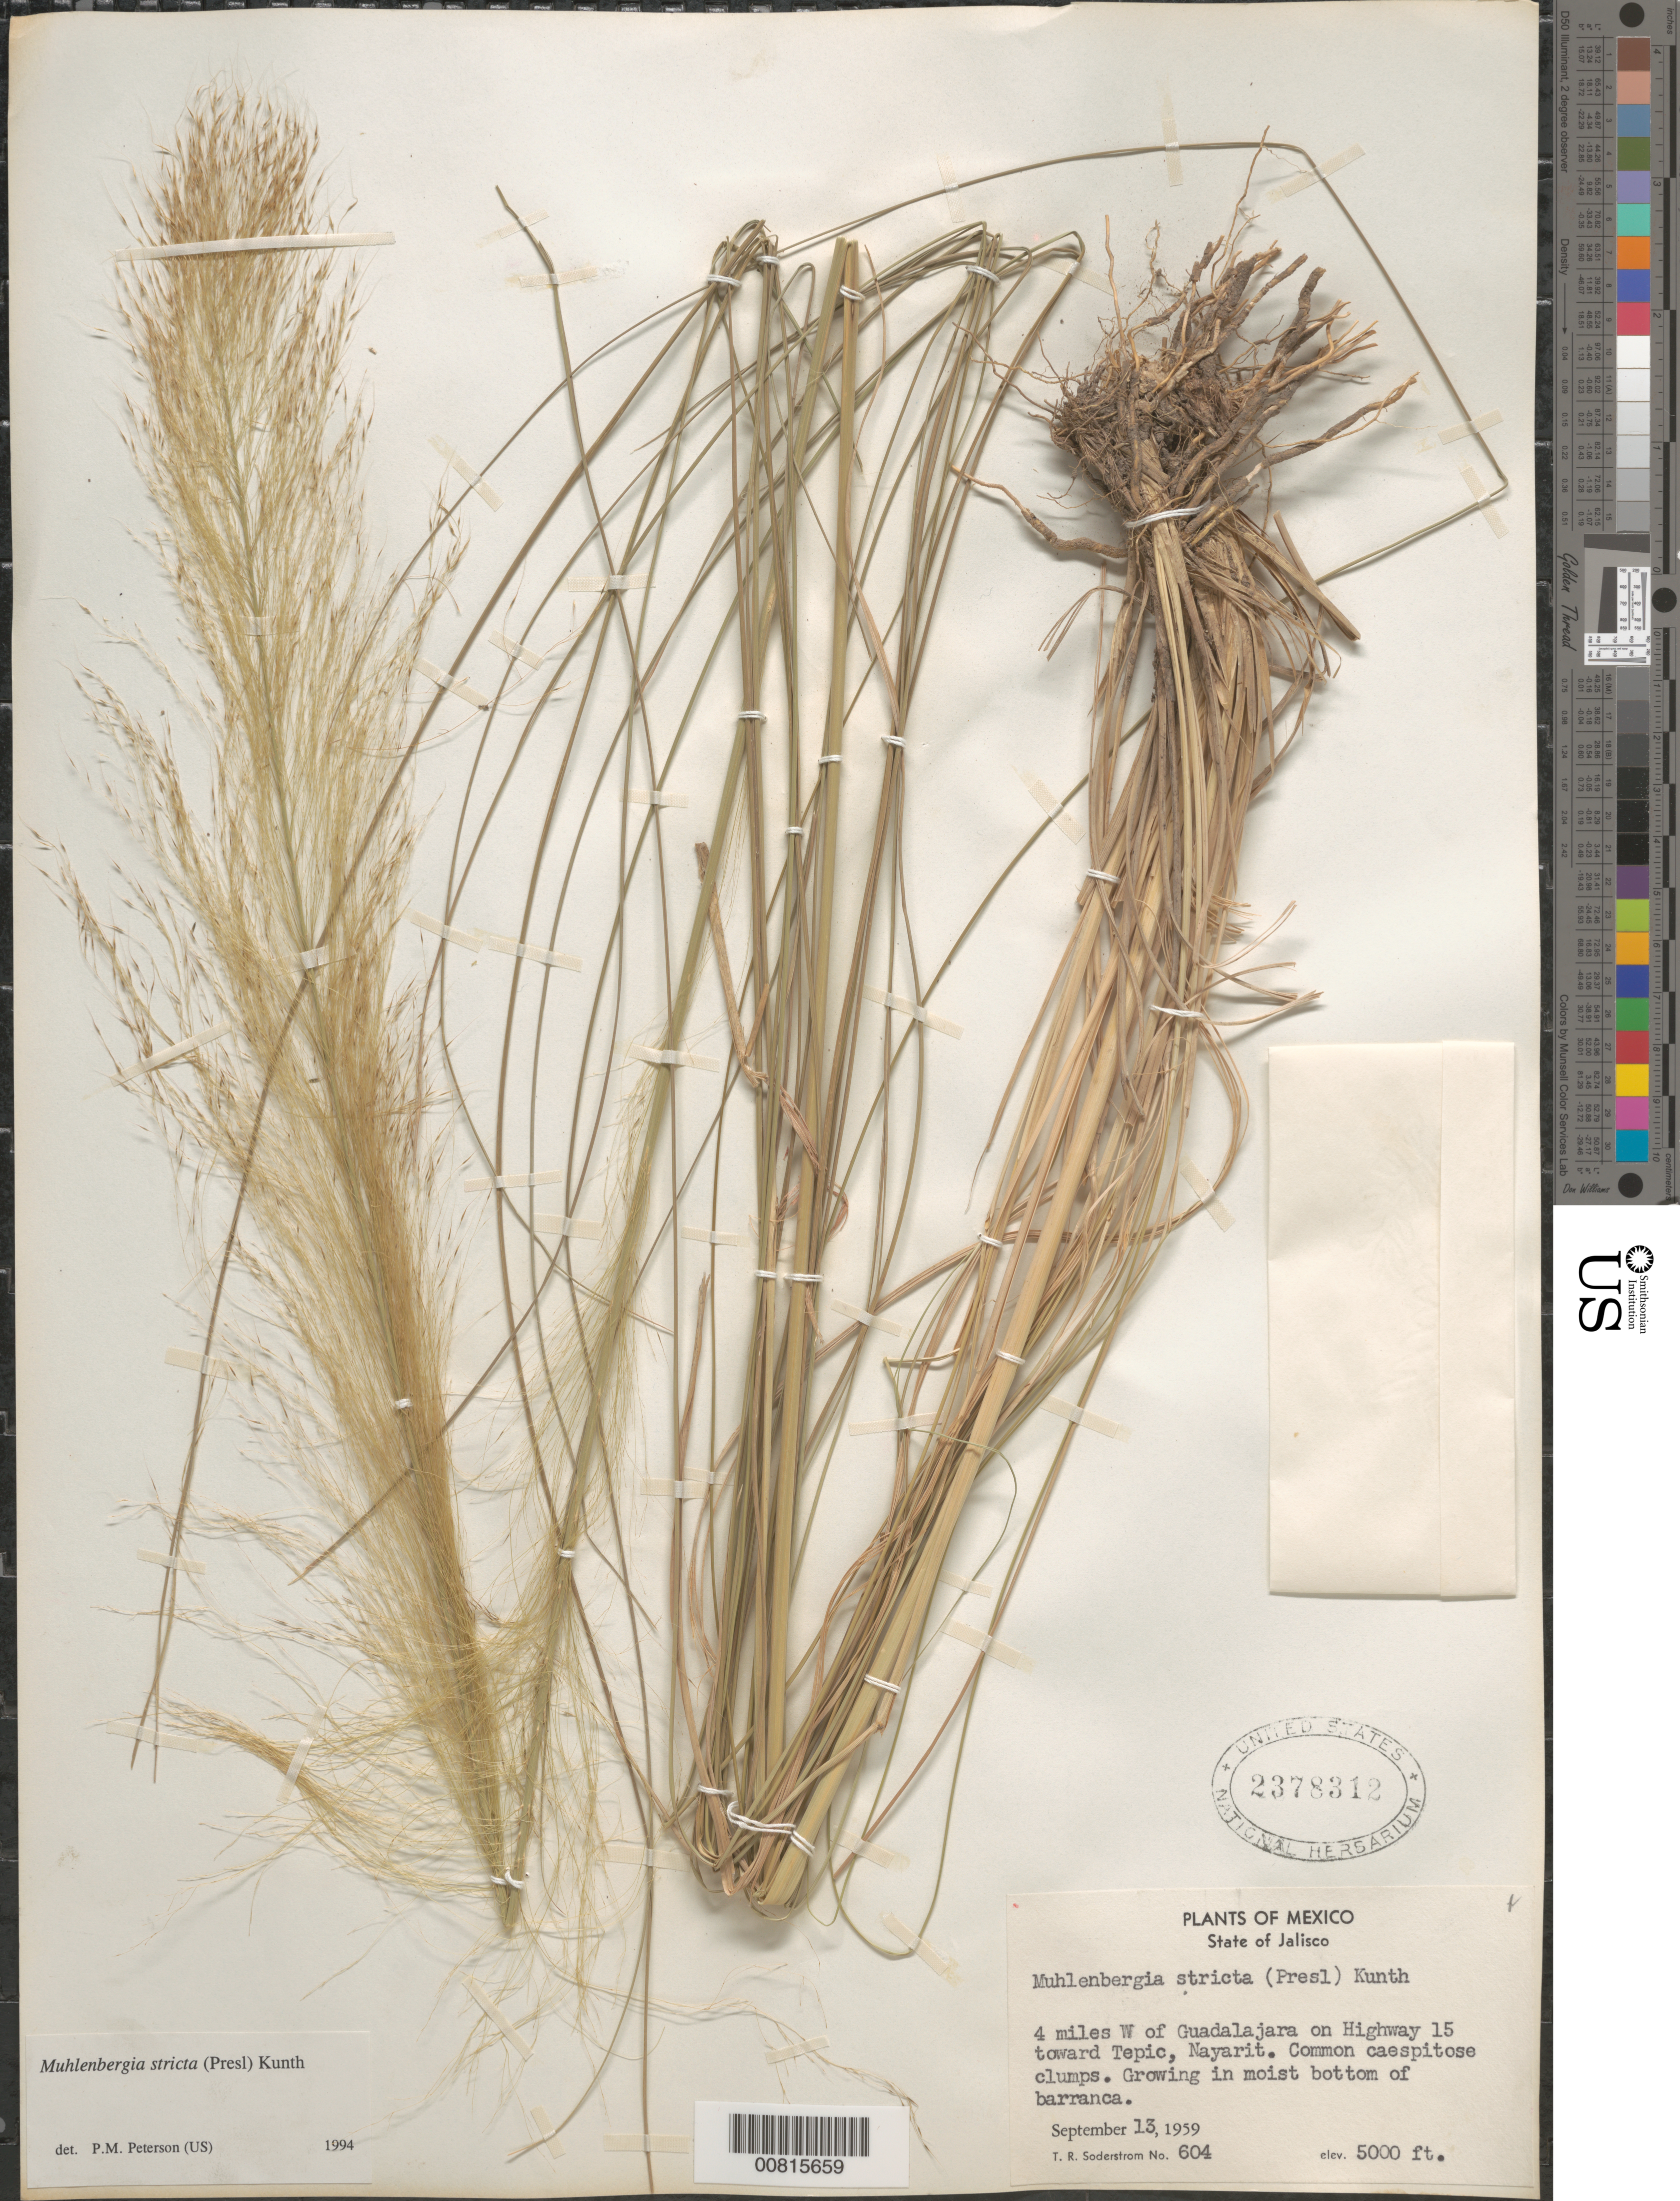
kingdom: Plantae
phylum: Tracheophyta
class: Liliopsida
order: Poales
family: Poaceae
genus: Muhlenbergia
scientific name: Muhlenbergia stricta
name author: (J. Presl) Kunth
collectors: T. R. Soderstrom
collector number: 604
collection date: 1959-09-13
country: Mexico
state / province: Jalisco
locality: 4 mi W of Guadalajara on Hwy towards Tepic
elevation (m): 1524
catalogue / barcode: US 2378312